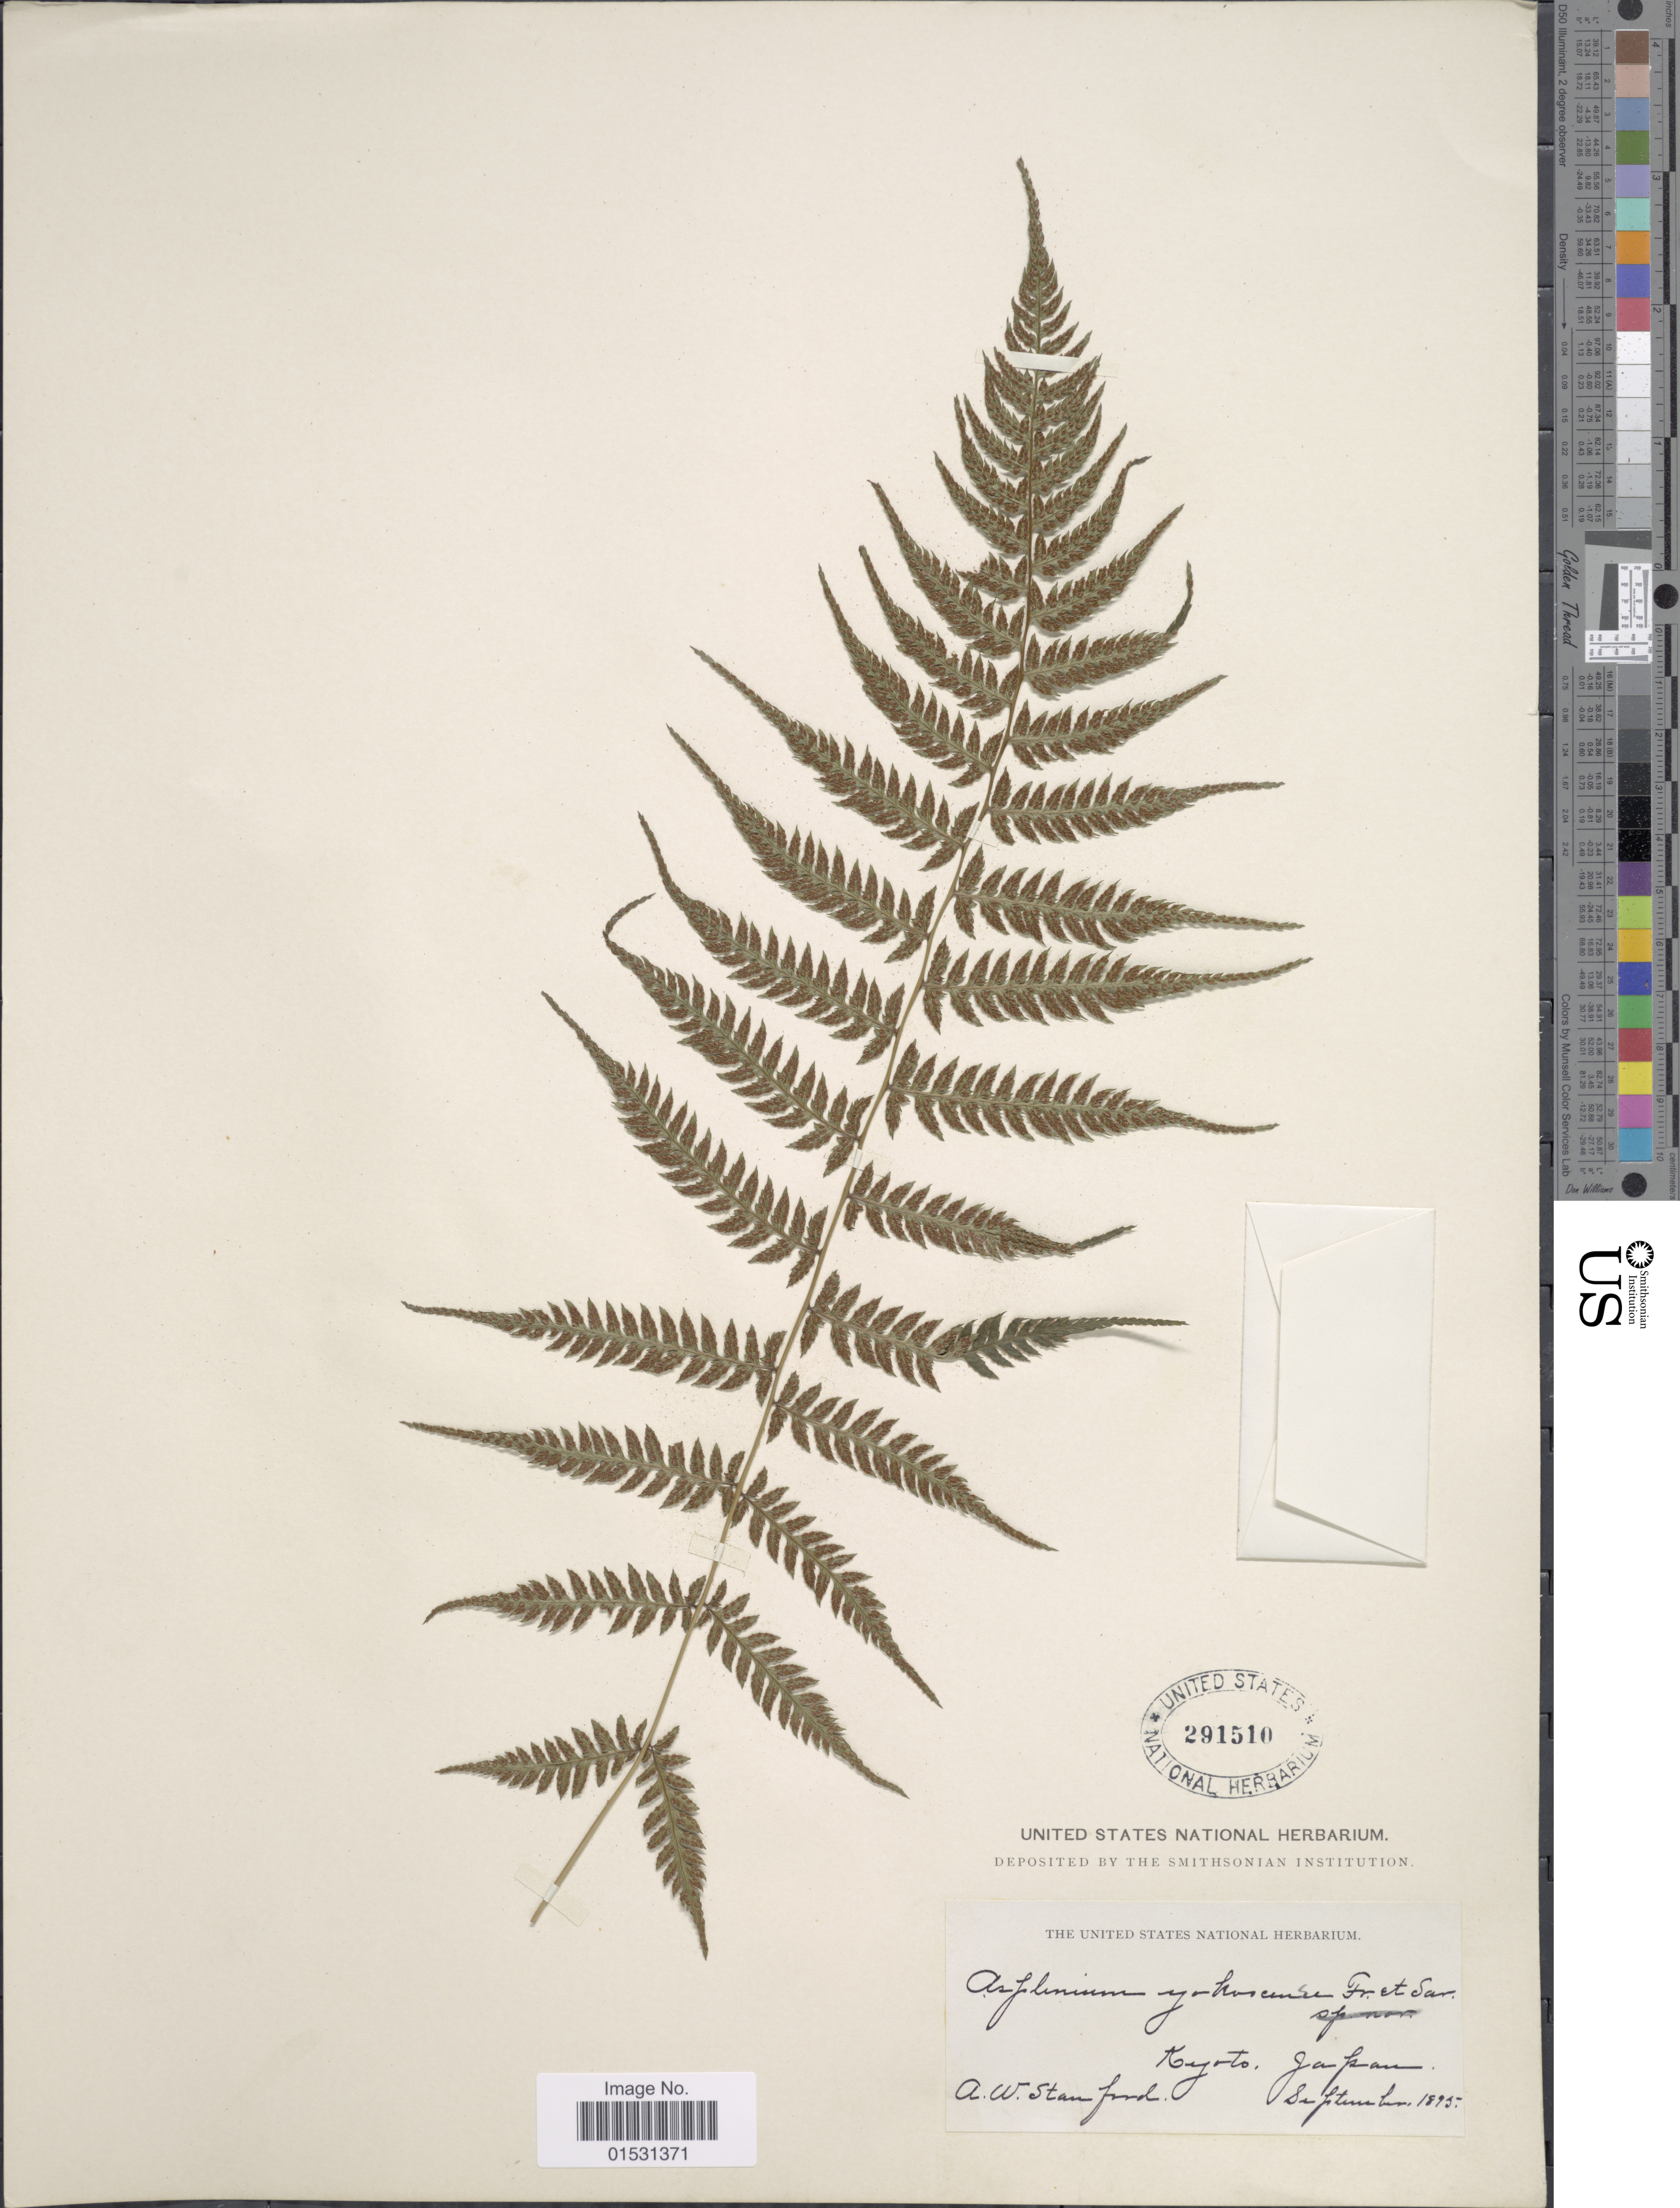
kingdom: Plantae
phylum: Tracheophyta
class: Polypodiopsida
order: Polypodiales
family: Athyriaceae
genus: Athyrium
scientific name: Athyrium yokoscense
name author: (Franch. & Sav.) Christ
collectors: A. Stanford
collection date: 1895-09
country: Japan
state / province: Kyoto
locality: Kyoto.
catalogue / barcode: US 291510